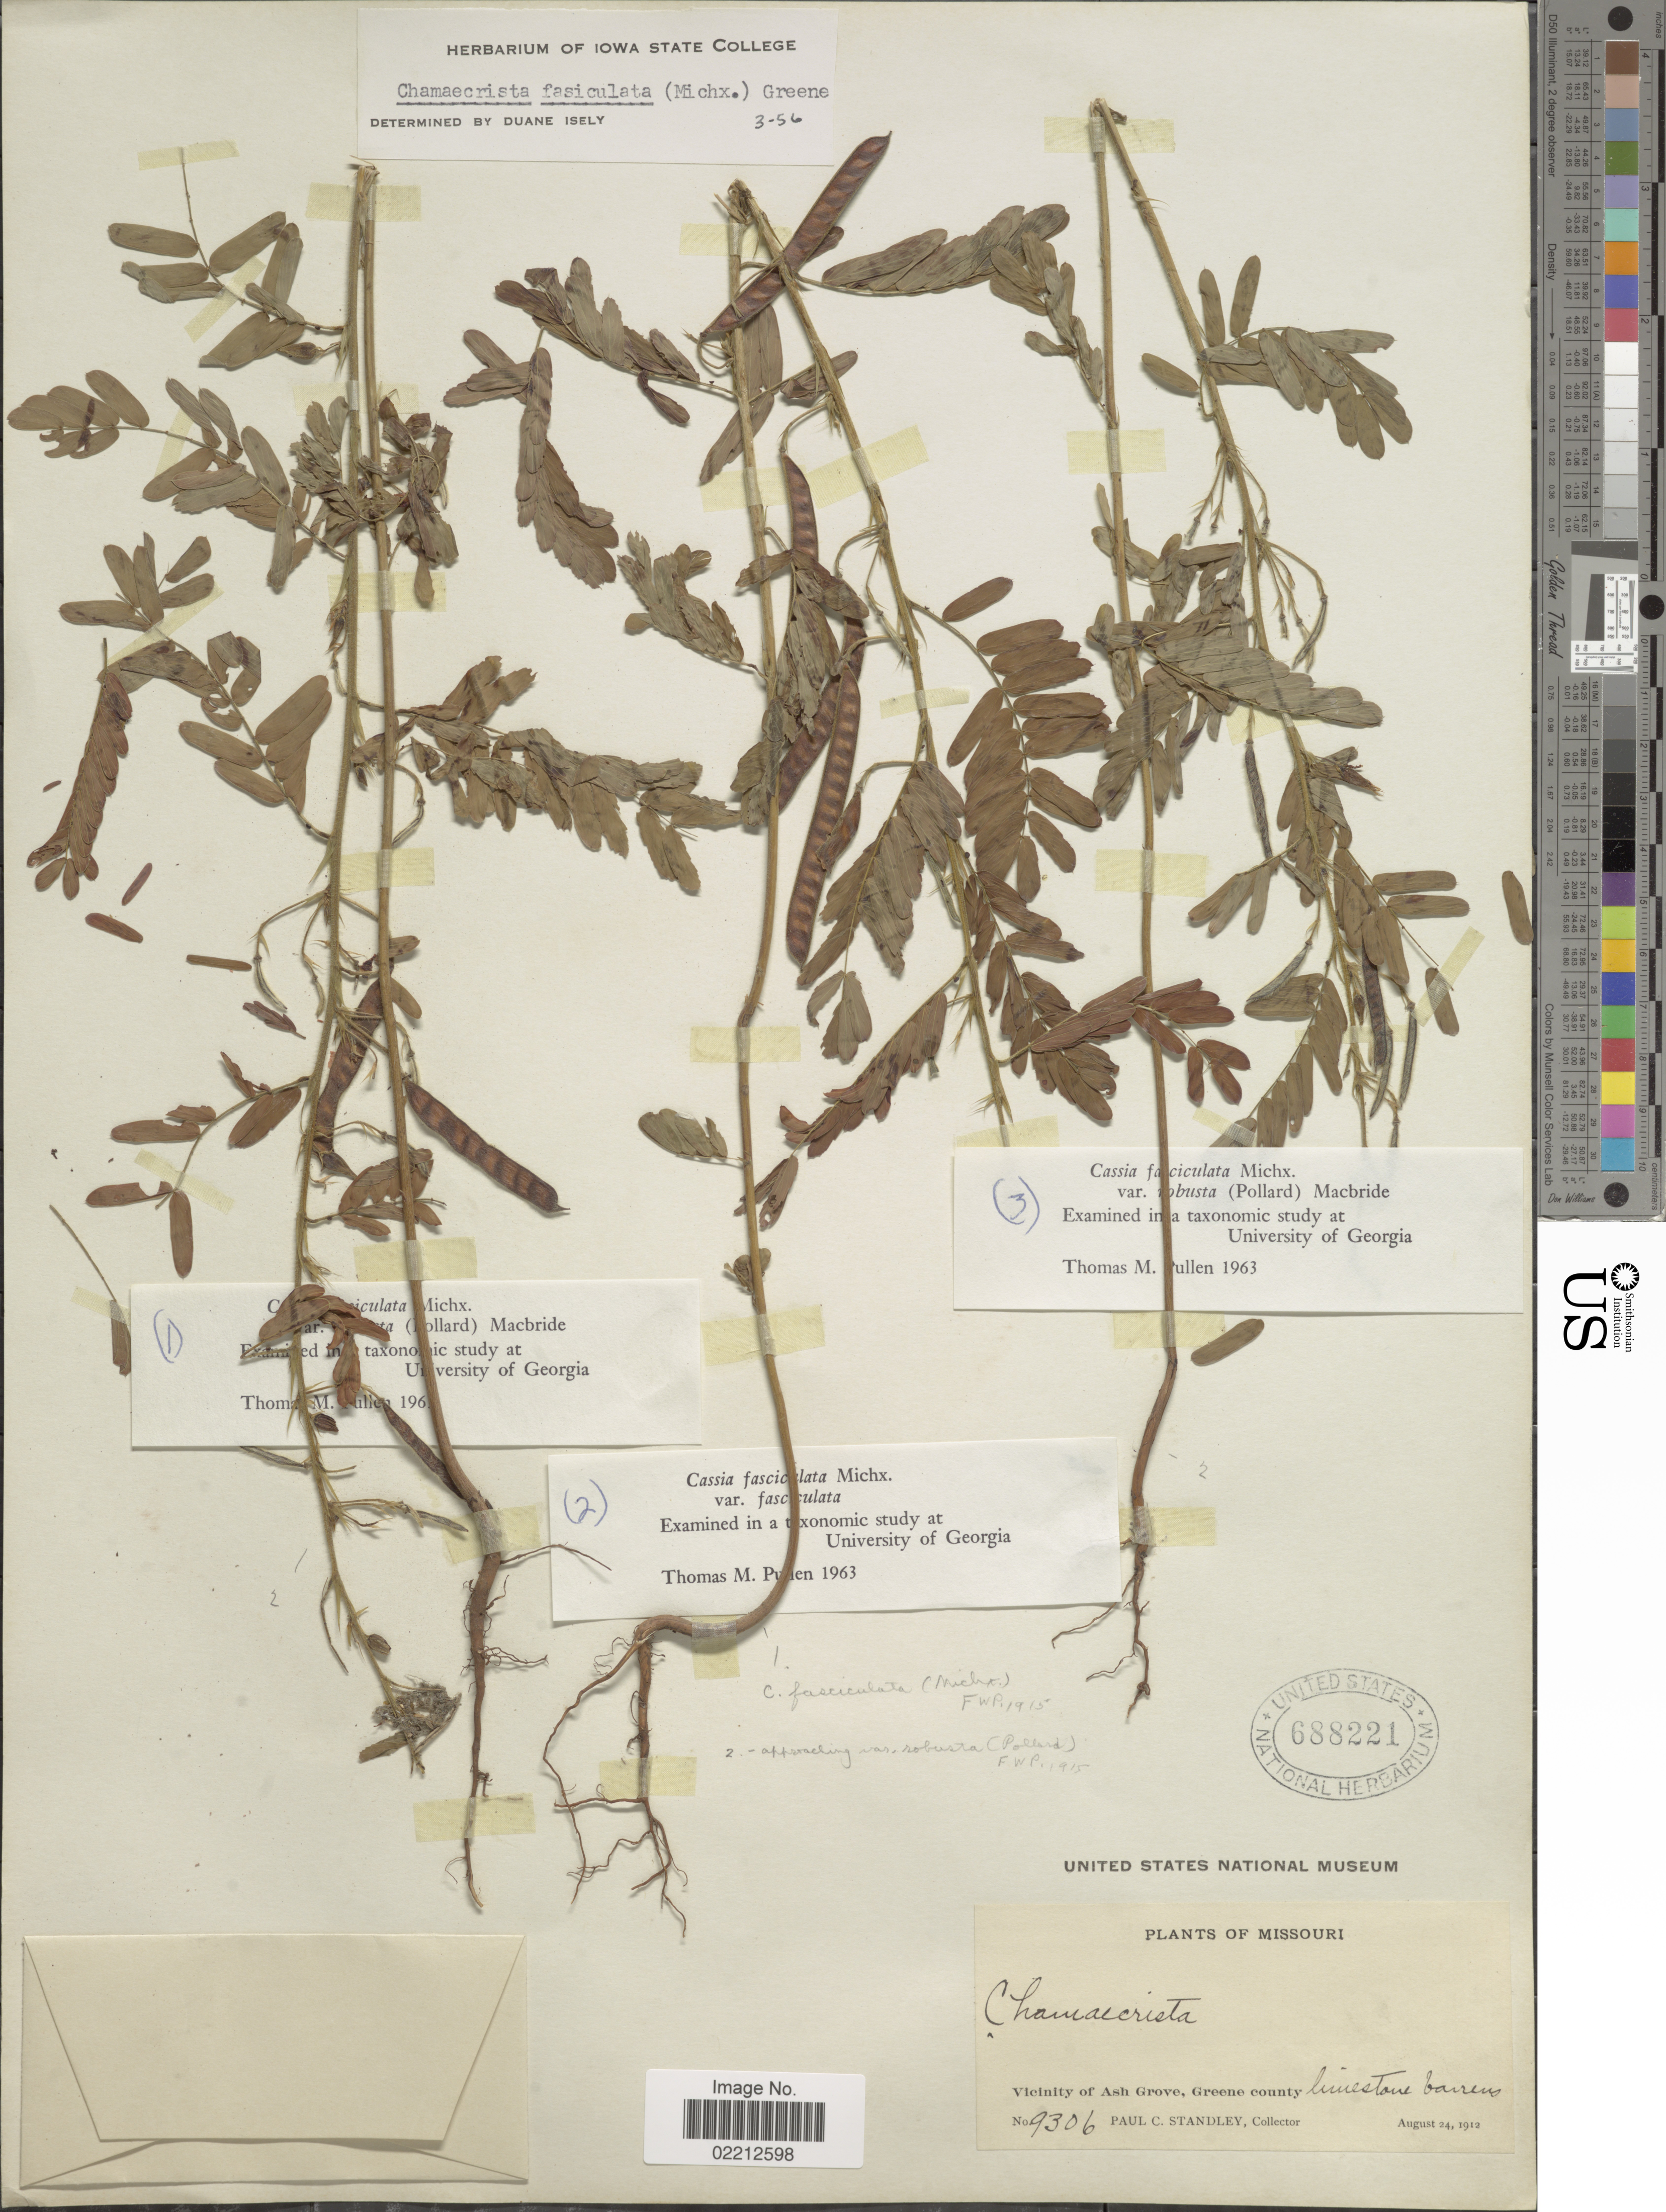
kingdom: Plantae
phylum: Tracheophyta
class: Magnoliopsida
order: Fabales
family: Fabaceae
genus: Chamaecrista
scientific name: Chamaecrista fasciculata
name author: (Michx.) Greene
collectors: P. C. Standley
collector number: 9306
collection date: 1912-08-24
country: United States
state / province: Missouri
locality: Vicinity of Ash Grove, Greene County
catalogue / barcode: US 688221